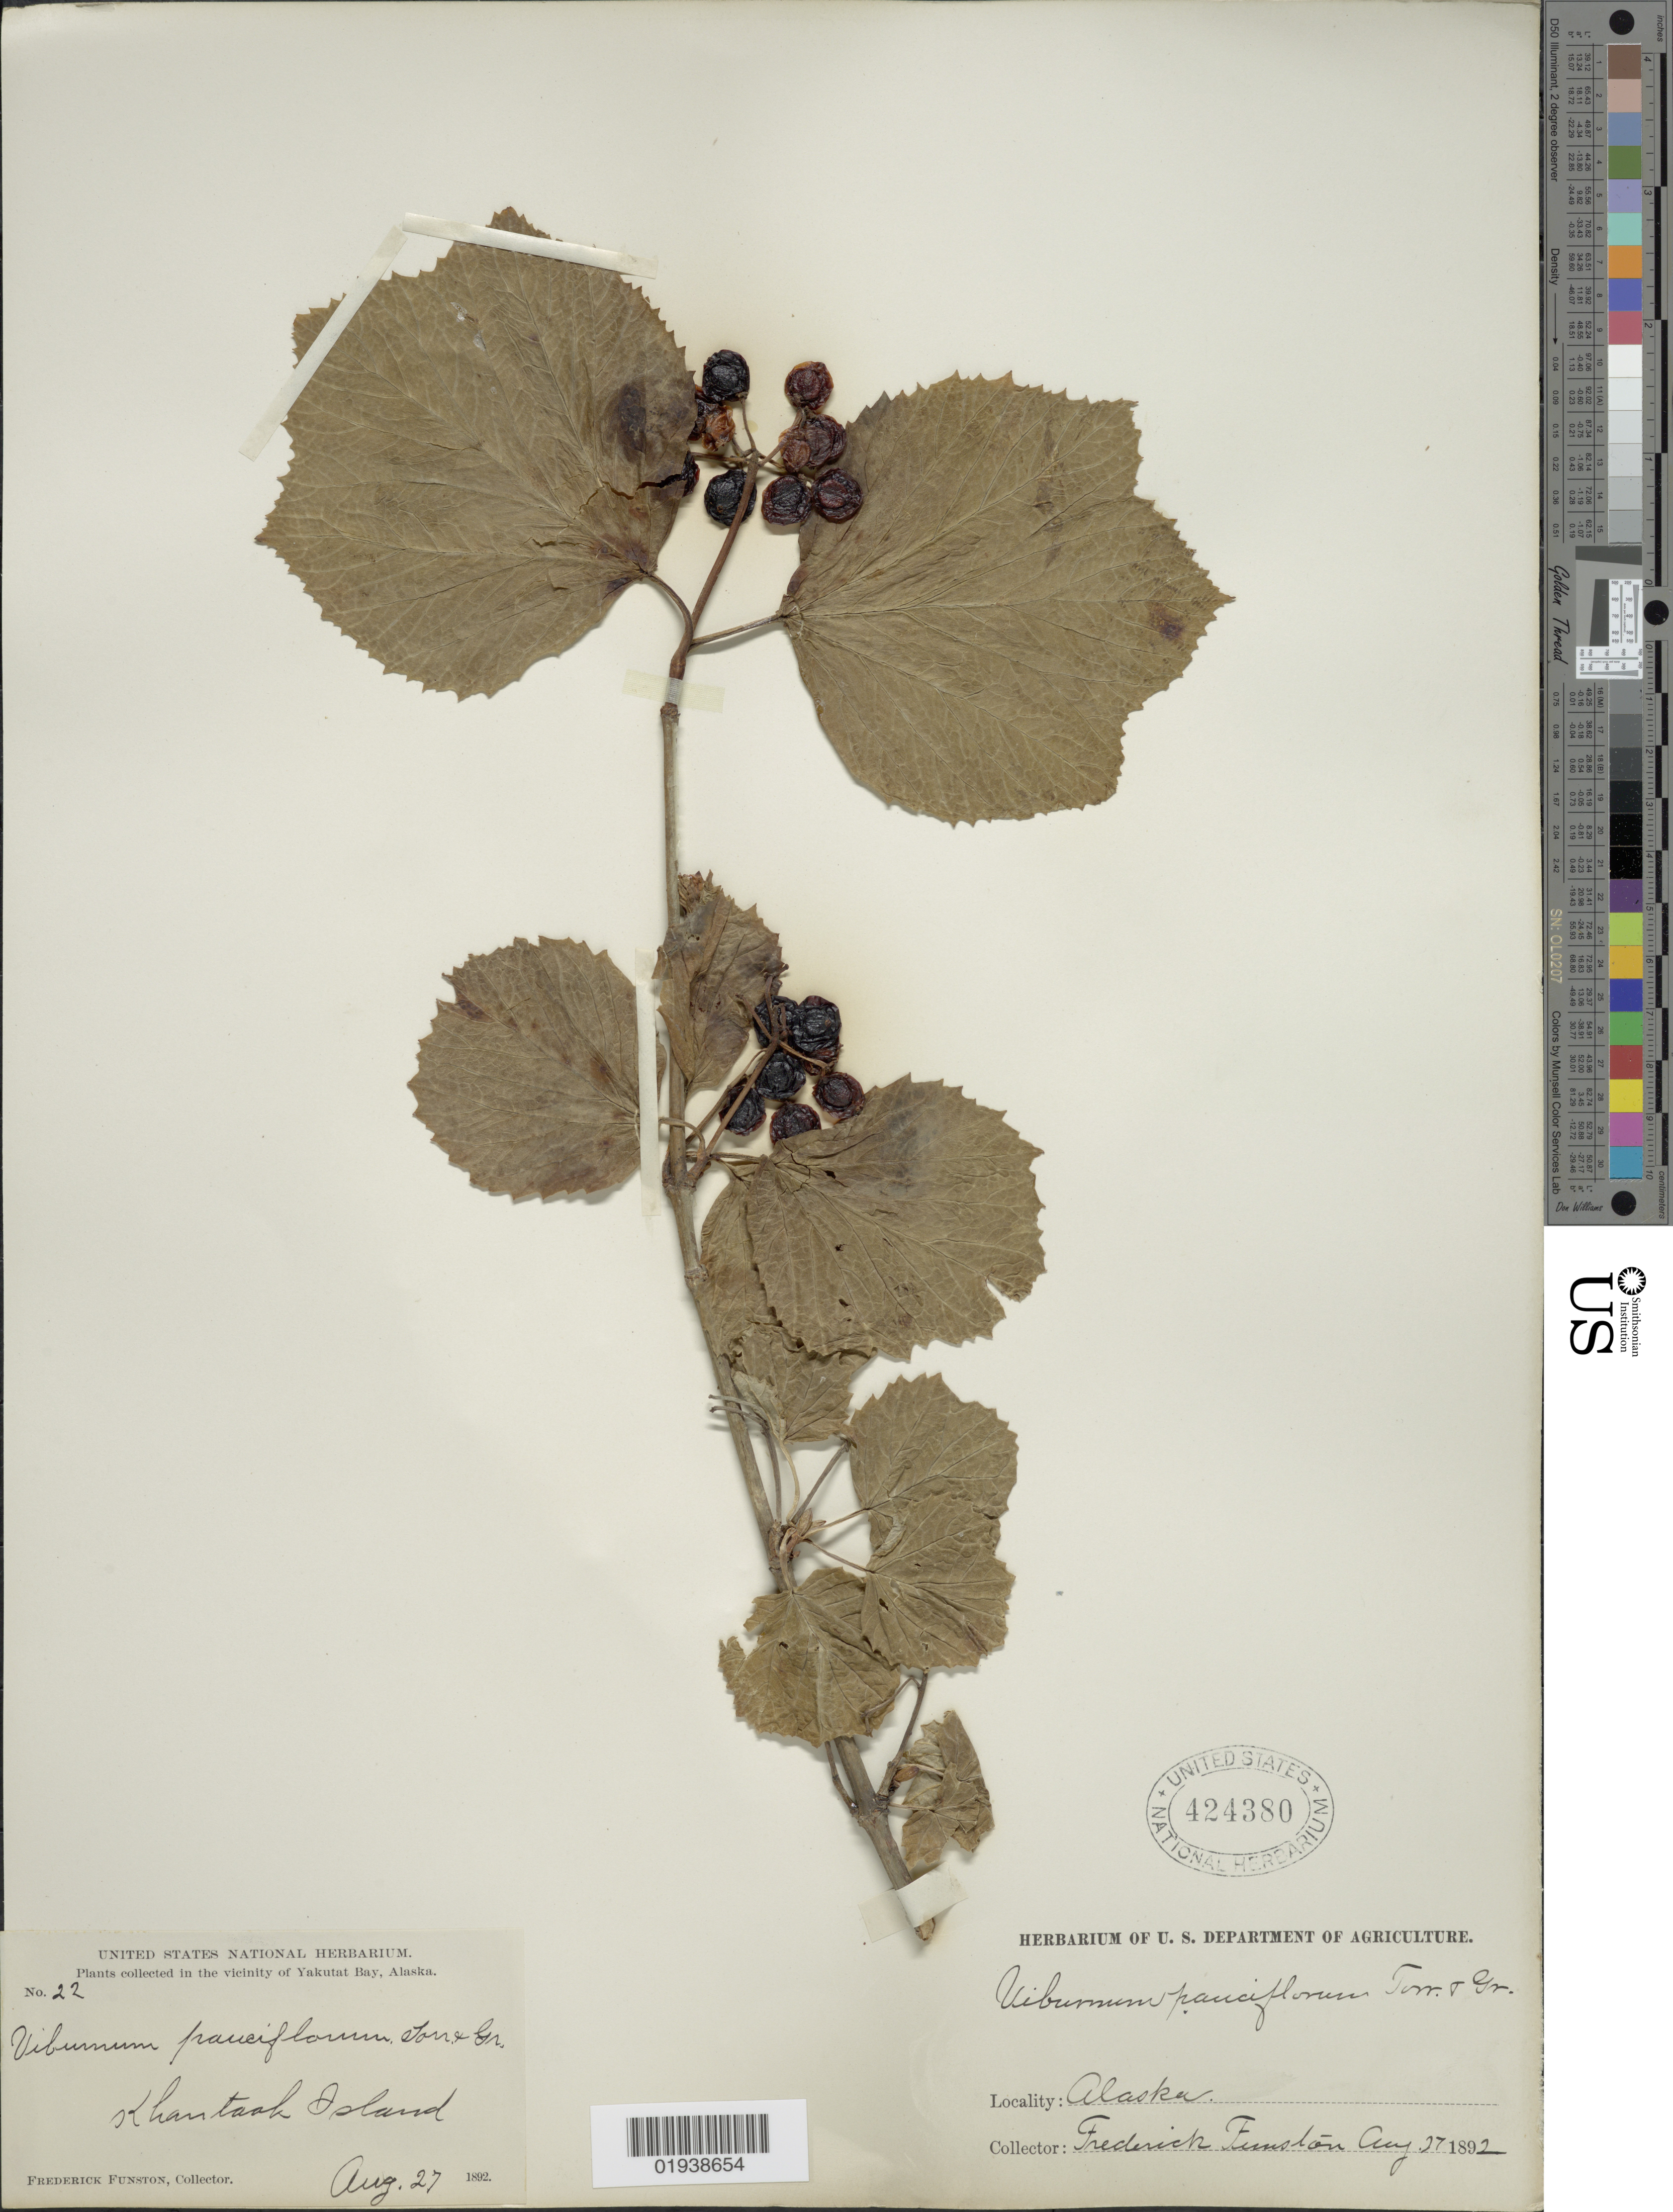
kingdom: Plantae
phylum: Tracheophyta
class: Magnoliopsida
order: Dipsacales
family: Viburnaceae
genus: Viburnum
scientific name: Viburnum edule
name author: (Michx.) Raf.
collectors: F. Funston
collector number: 22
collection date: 1892-08-27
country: United States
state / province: Alaska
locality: In the vicinity of Yakutat Bay. Khantaak Island.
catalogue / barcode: US 424380